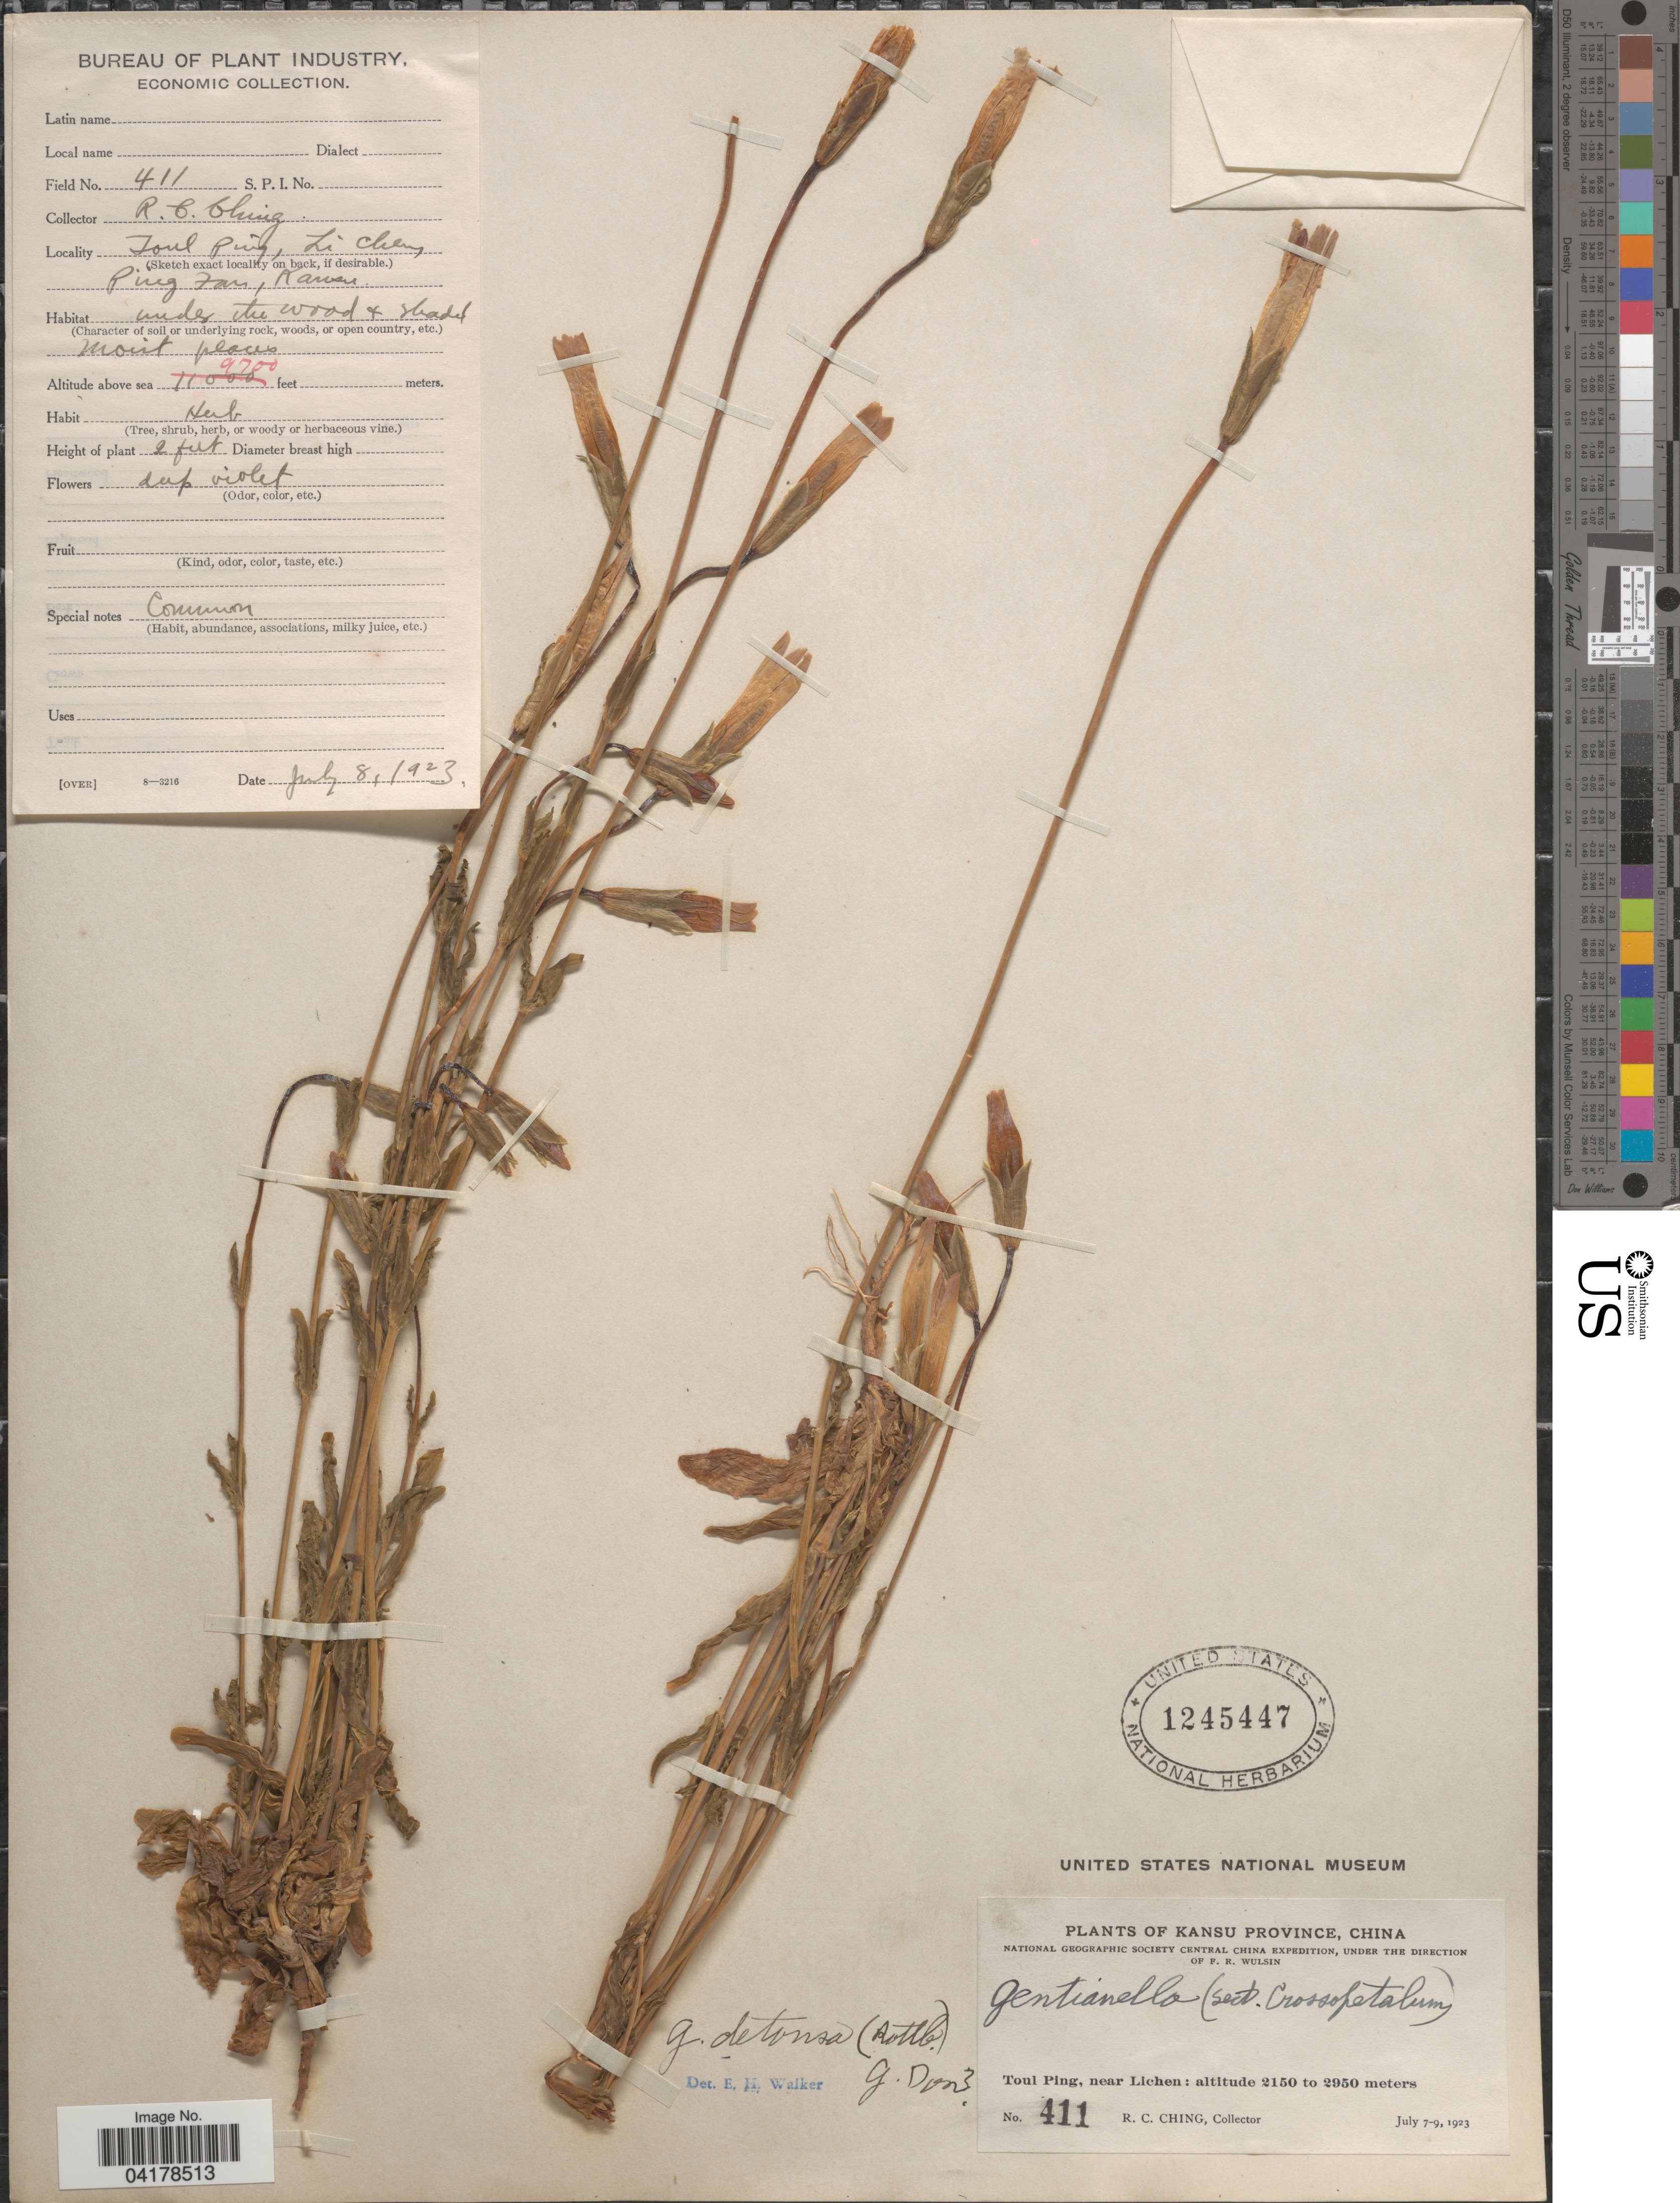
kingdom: Plantae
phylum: Tracheophyta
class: Magnoliopsida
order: Gentianales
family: Gentianaceae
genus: Gentianella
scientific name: Gentianella detonsa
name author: (Rottb.) G. Don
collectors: R. C. Ching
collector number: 411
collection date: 1923-07-08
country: China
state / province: Gansu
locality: Kansu Province. National Geographic Society Central China Expedition. Toul Ping, near Lichen. Ping Fan.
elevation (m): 2957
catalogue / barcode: US 1245447